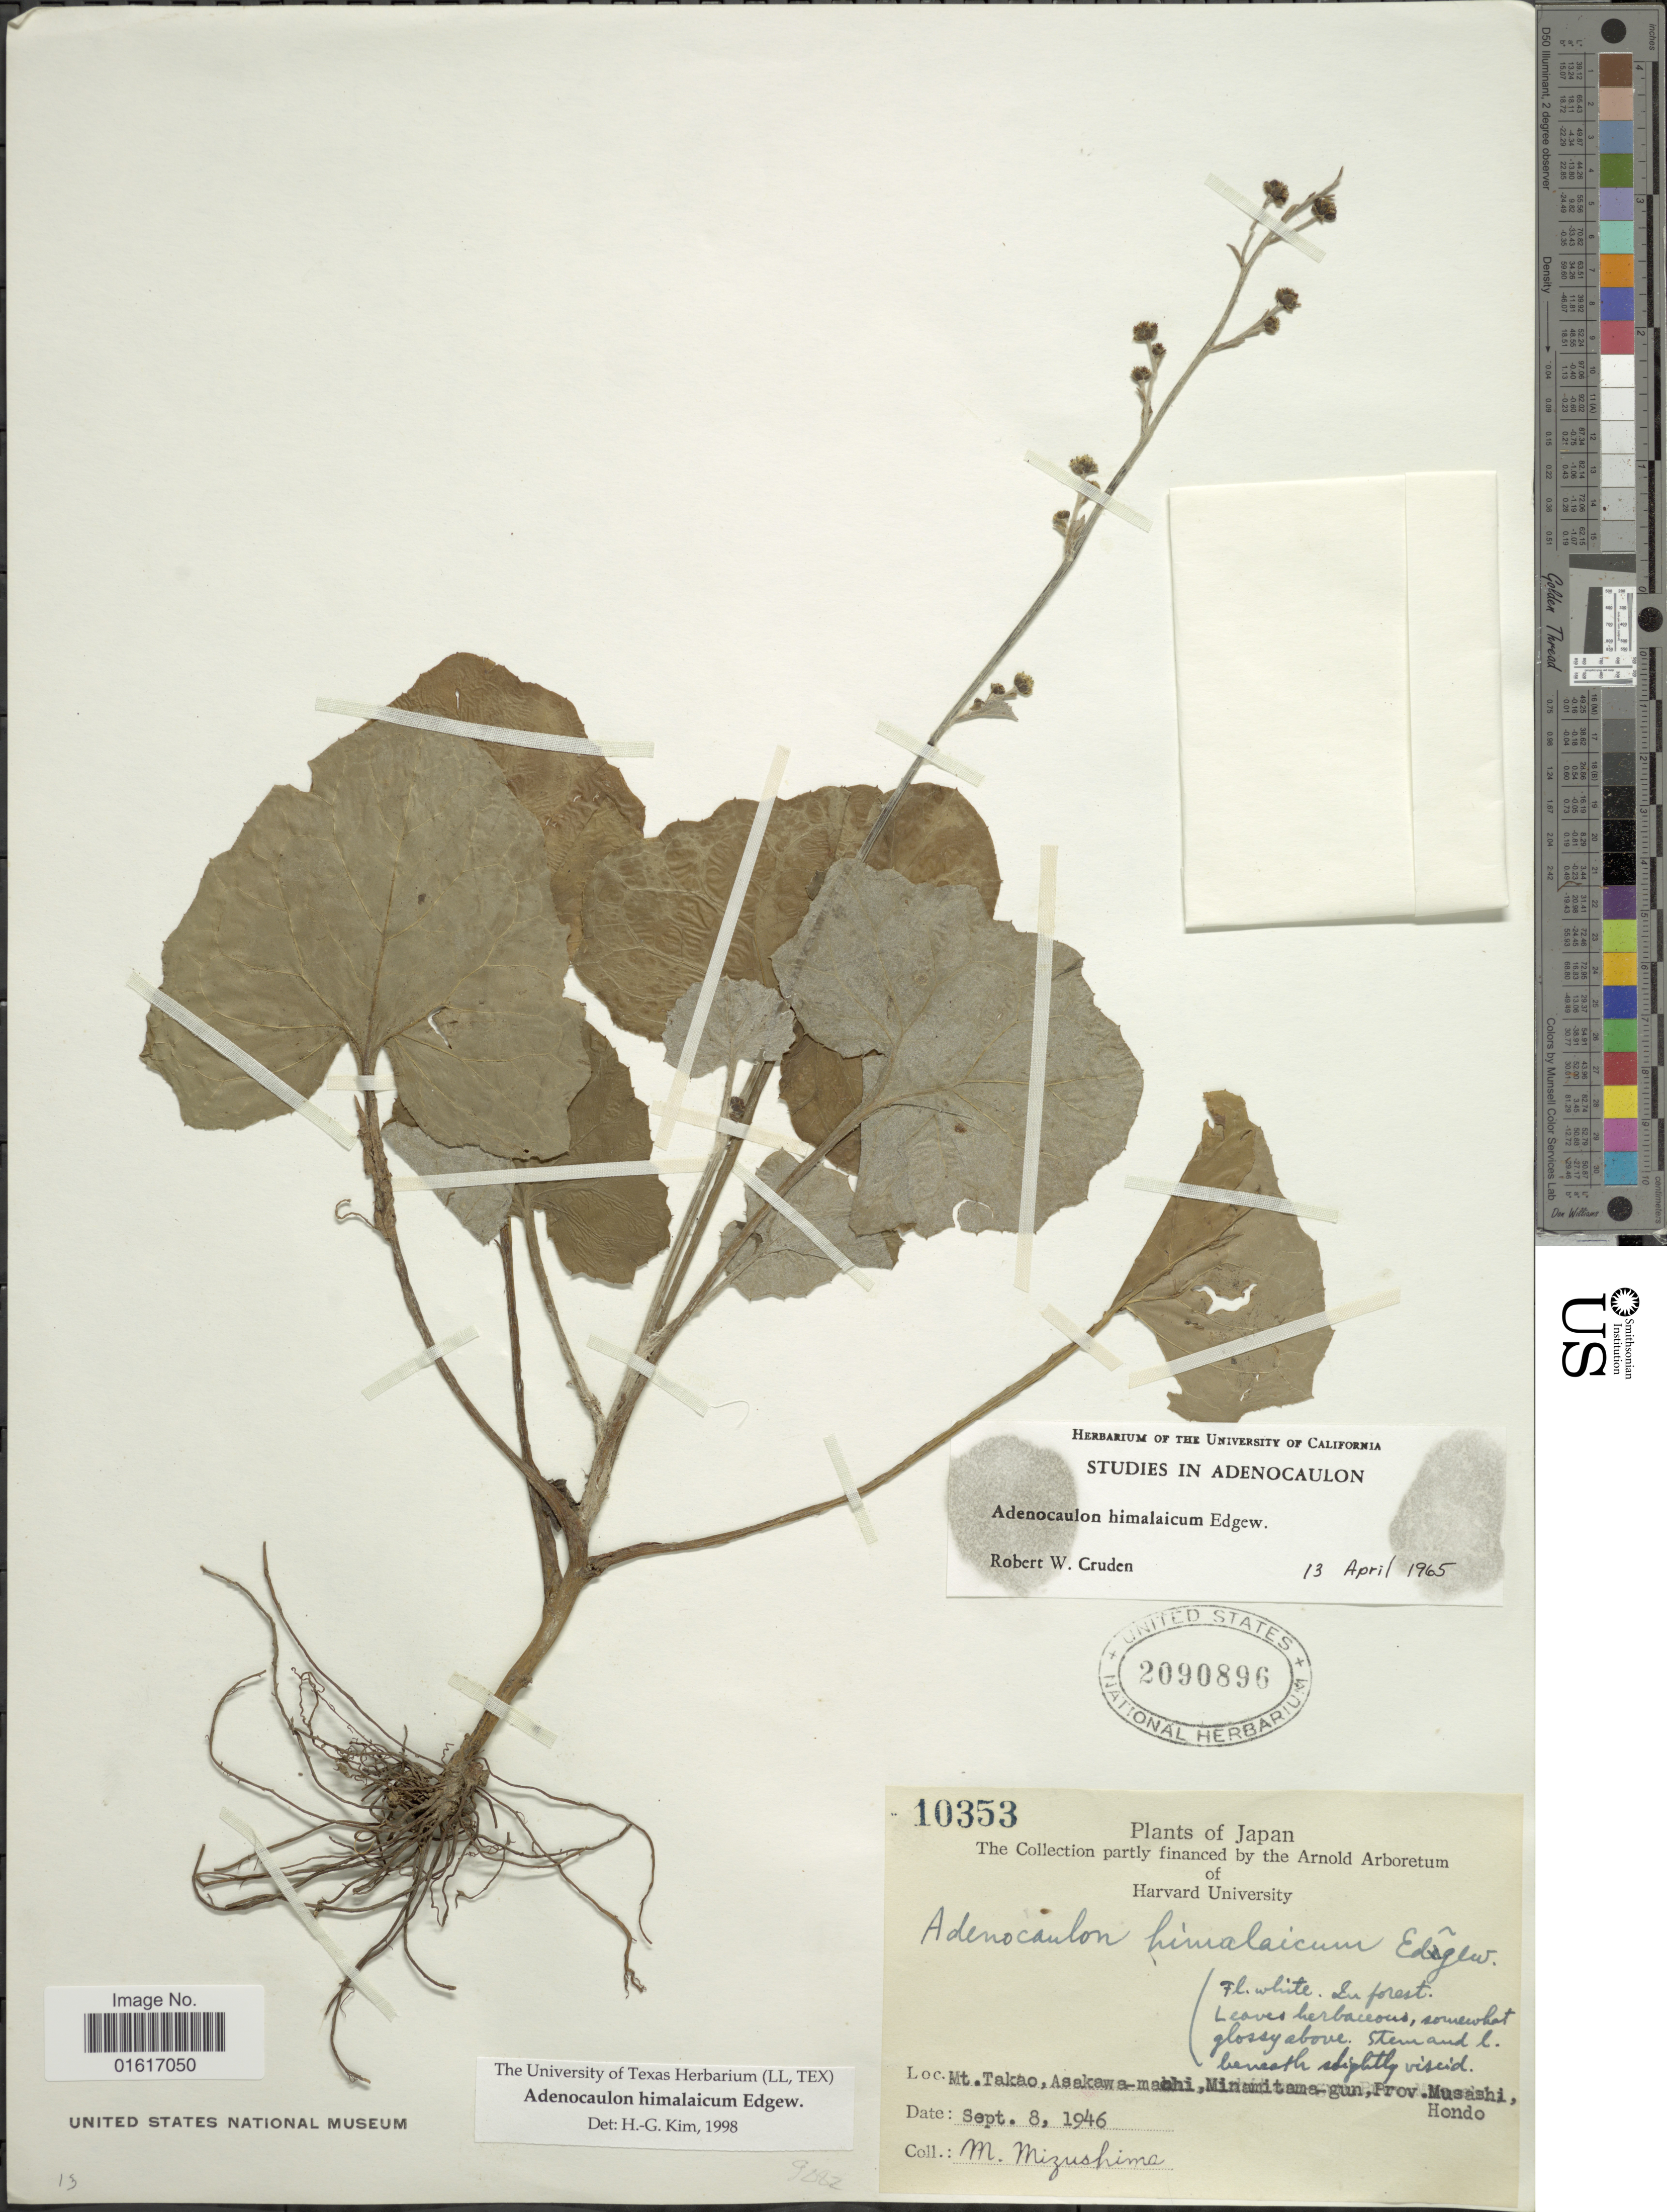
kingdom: Plantae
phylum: Tracheophyta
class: Magnoliopsida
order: Asterales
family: Asteraceae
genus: Adenocaulon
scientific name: Adenocaulon himalaicum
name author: Edgew.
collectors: M. Mizushima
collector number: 10353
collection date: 1946-09-08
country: Japan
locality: Mt. Takao, Asakawa-machi, Minamitama-gun, Prov. Musashi, Hondo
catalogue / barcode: US 2090896